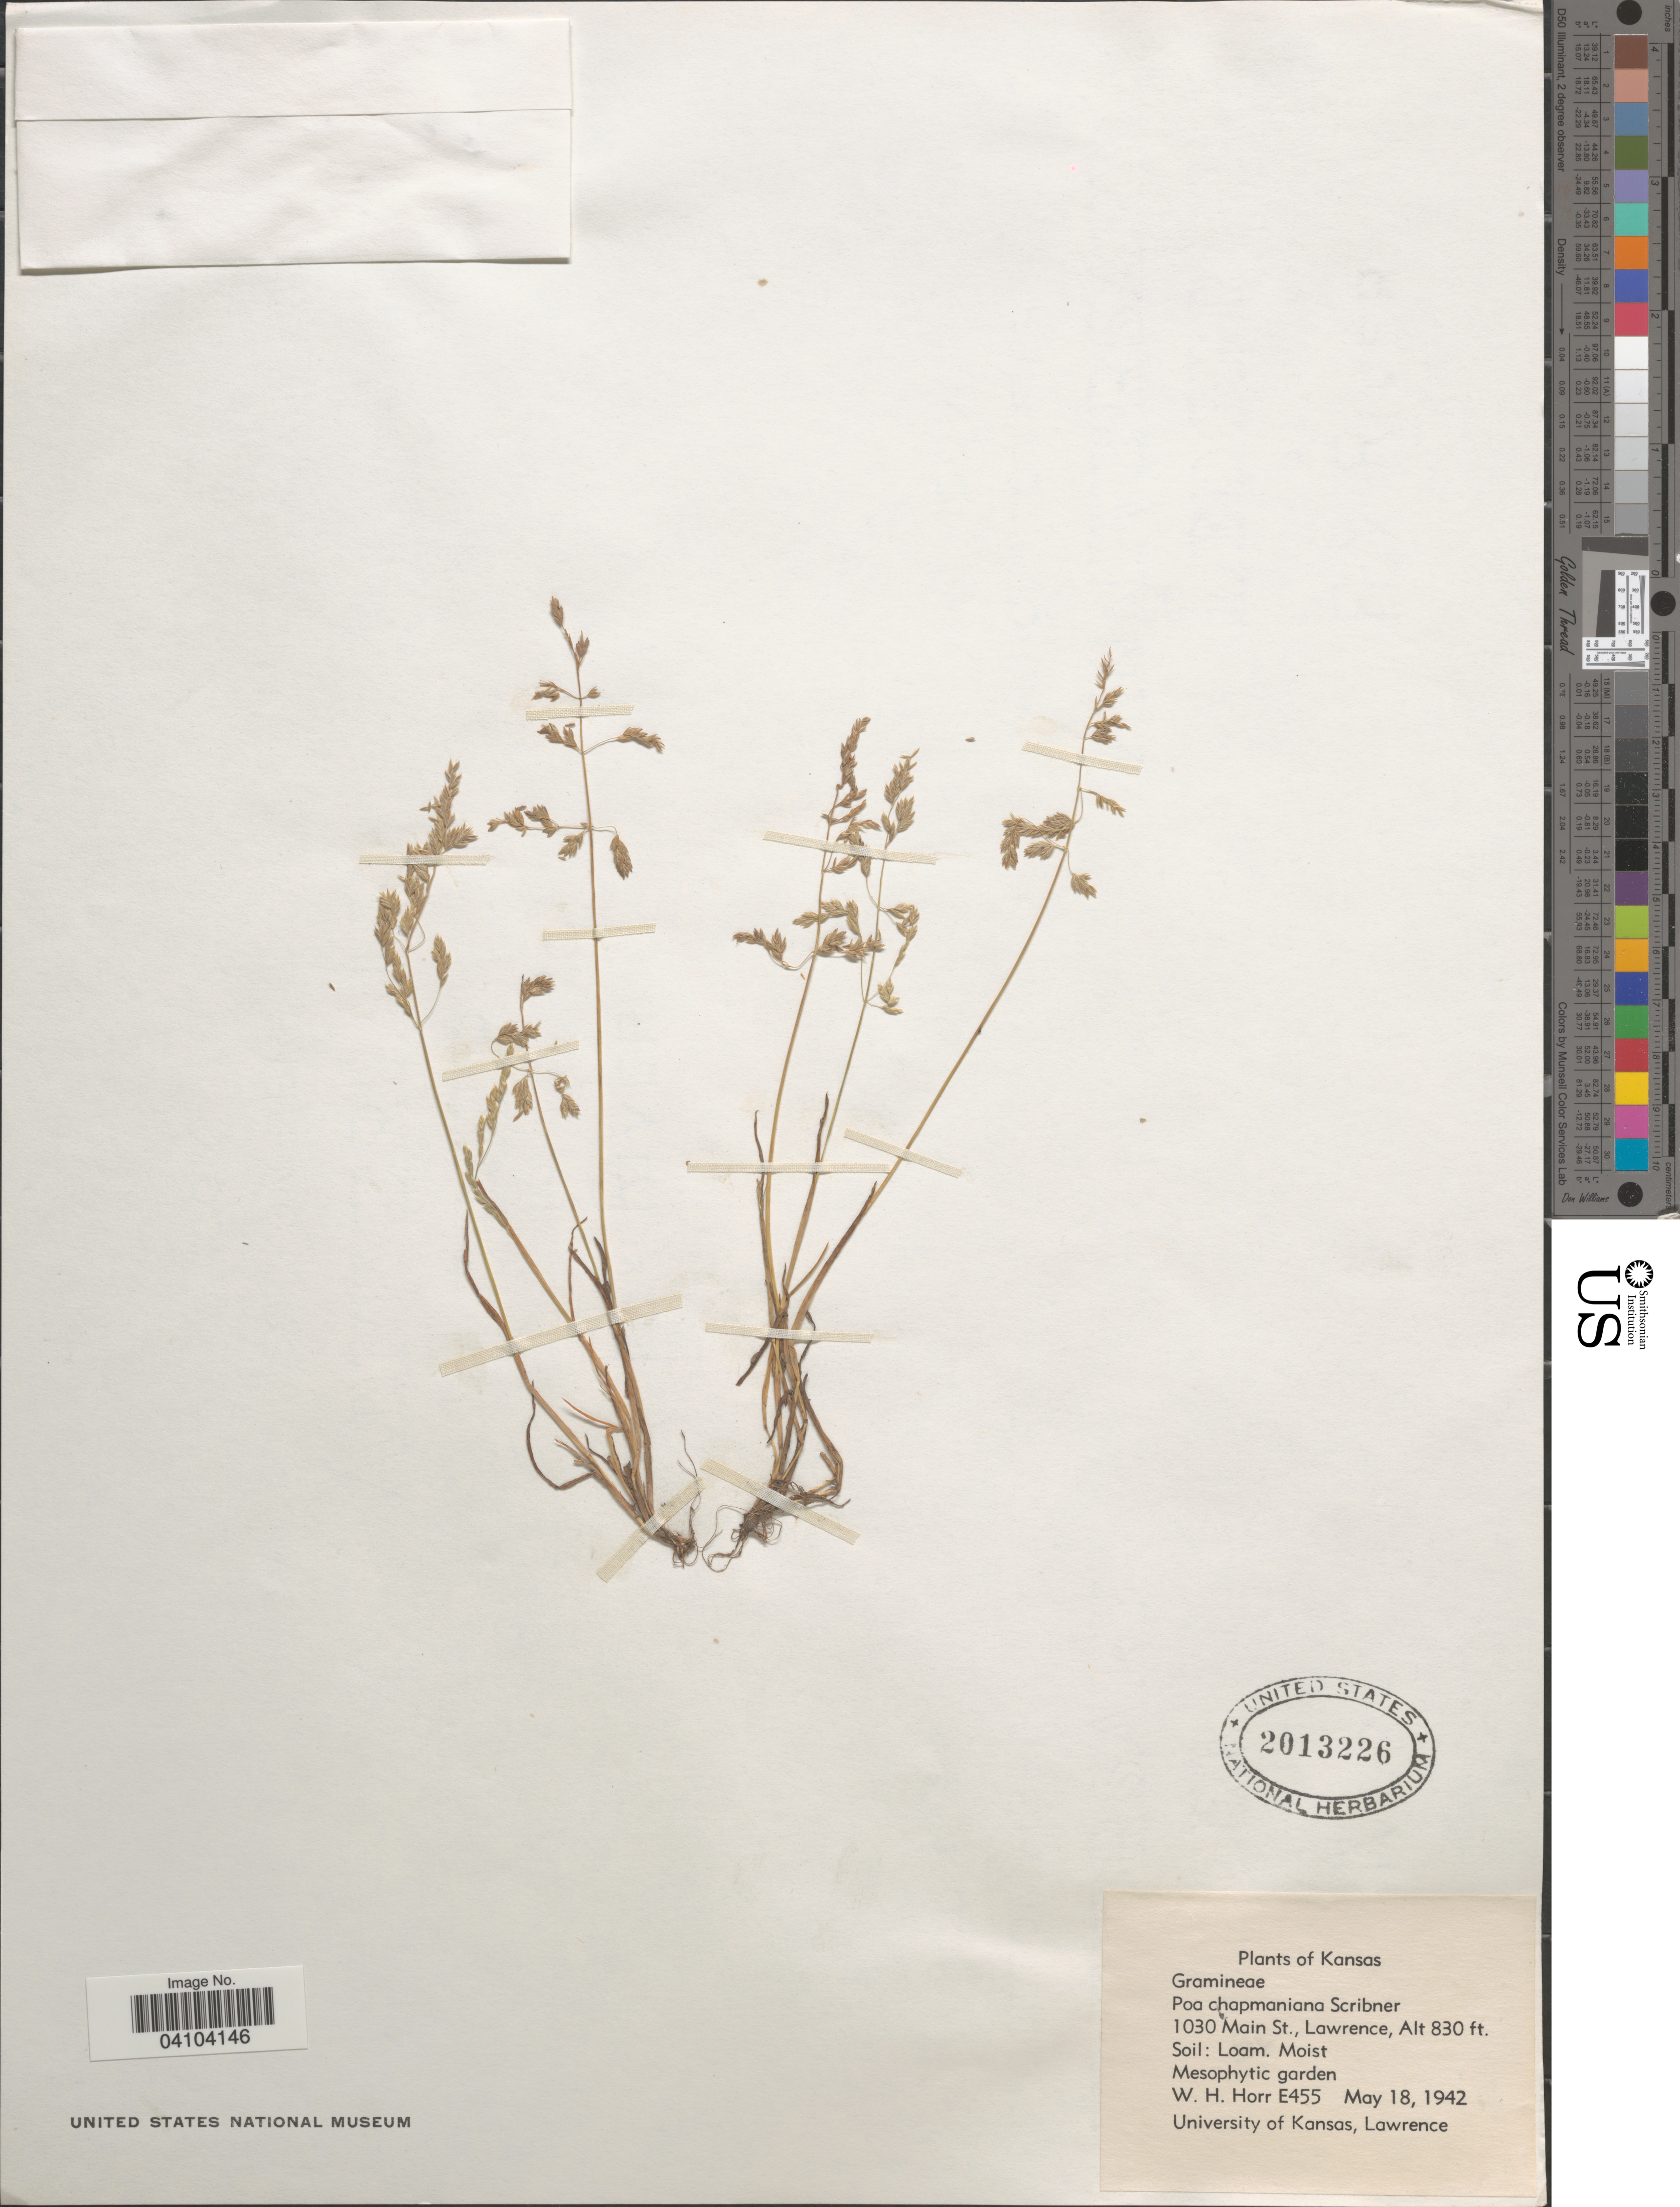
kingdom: Plantae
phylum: Tracheophyta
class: Liliopsida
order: Poales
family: Poaceae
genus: Poa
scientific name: Poa chapmaniana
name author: Scribn.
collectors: W. H. Horr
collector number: E455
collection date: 1942-05-18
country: United States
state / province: Kansas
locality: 1030 Main St., Lawrence.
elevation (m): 253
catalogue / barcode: US 2013226